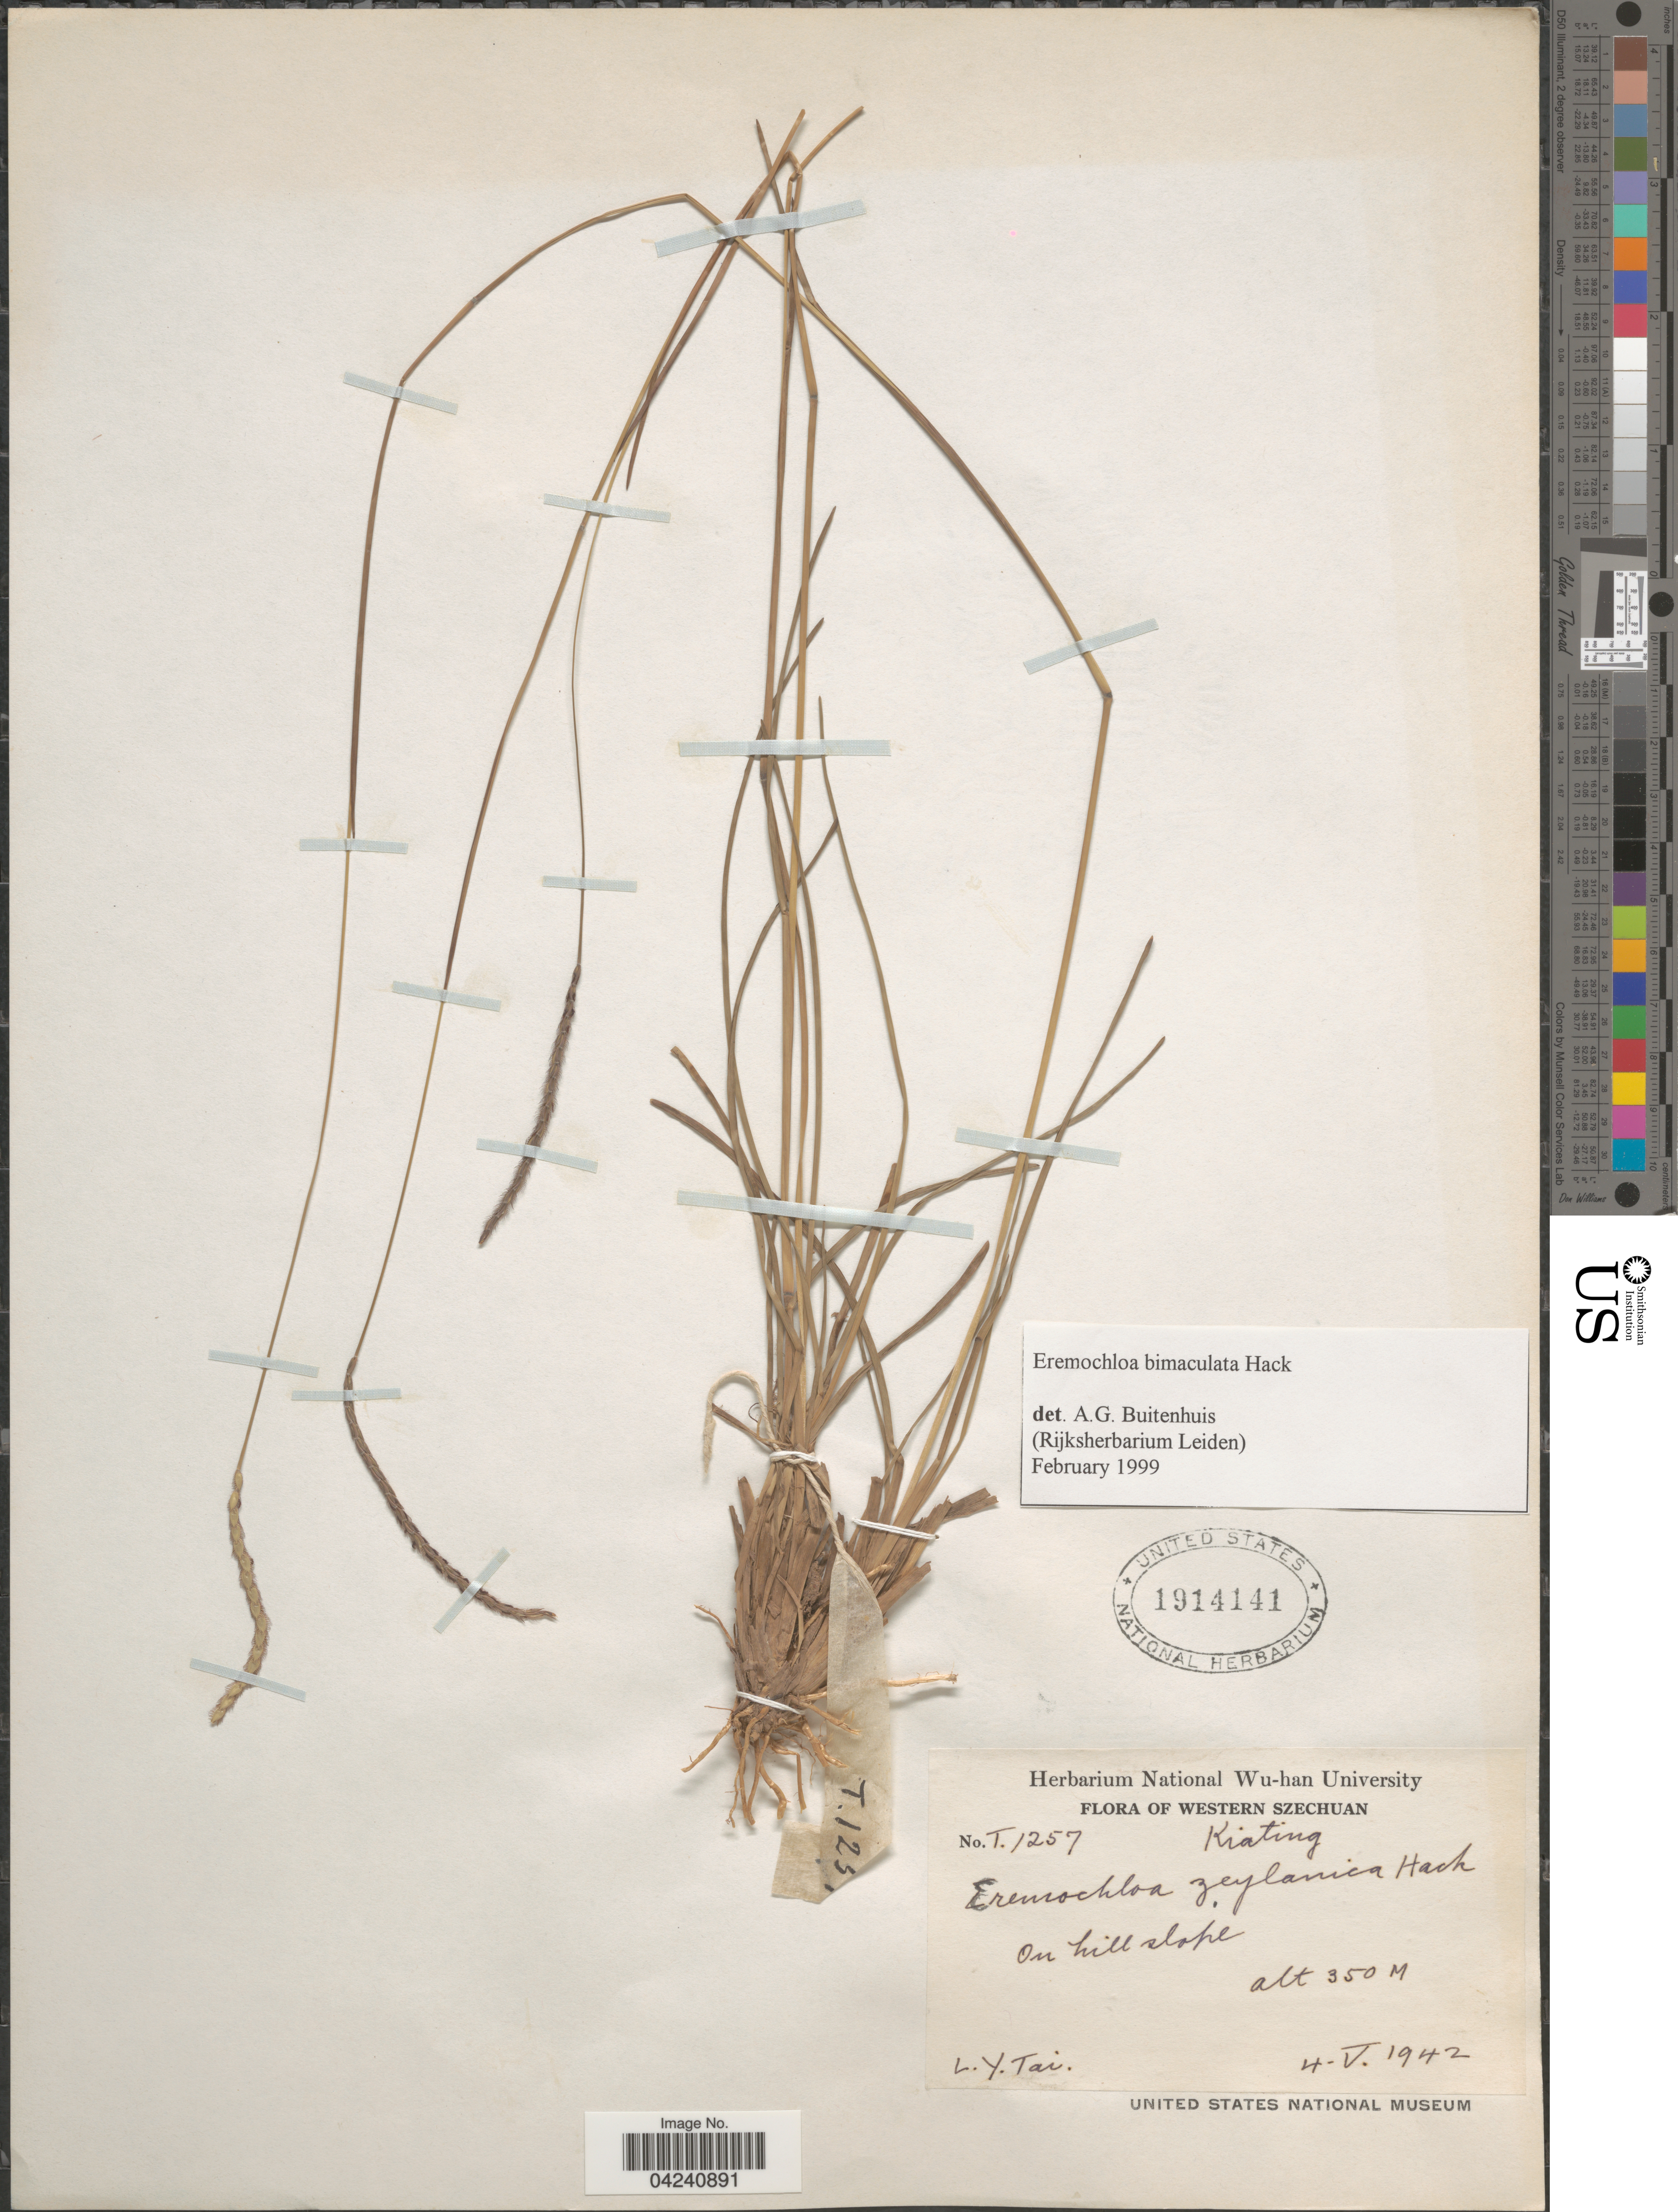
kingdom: Plantae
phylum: Tracheophyta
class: Liliopsida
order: Poales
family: Poaceae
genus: Eremochloa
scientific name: Eremochloa bimaculata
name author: Hack.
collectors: L. Tai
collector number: T.1257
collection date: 1942-05-04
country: China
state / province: Sichuan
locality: Western Szechuan. On hill slope.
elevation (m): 350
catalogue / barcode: US 1914141